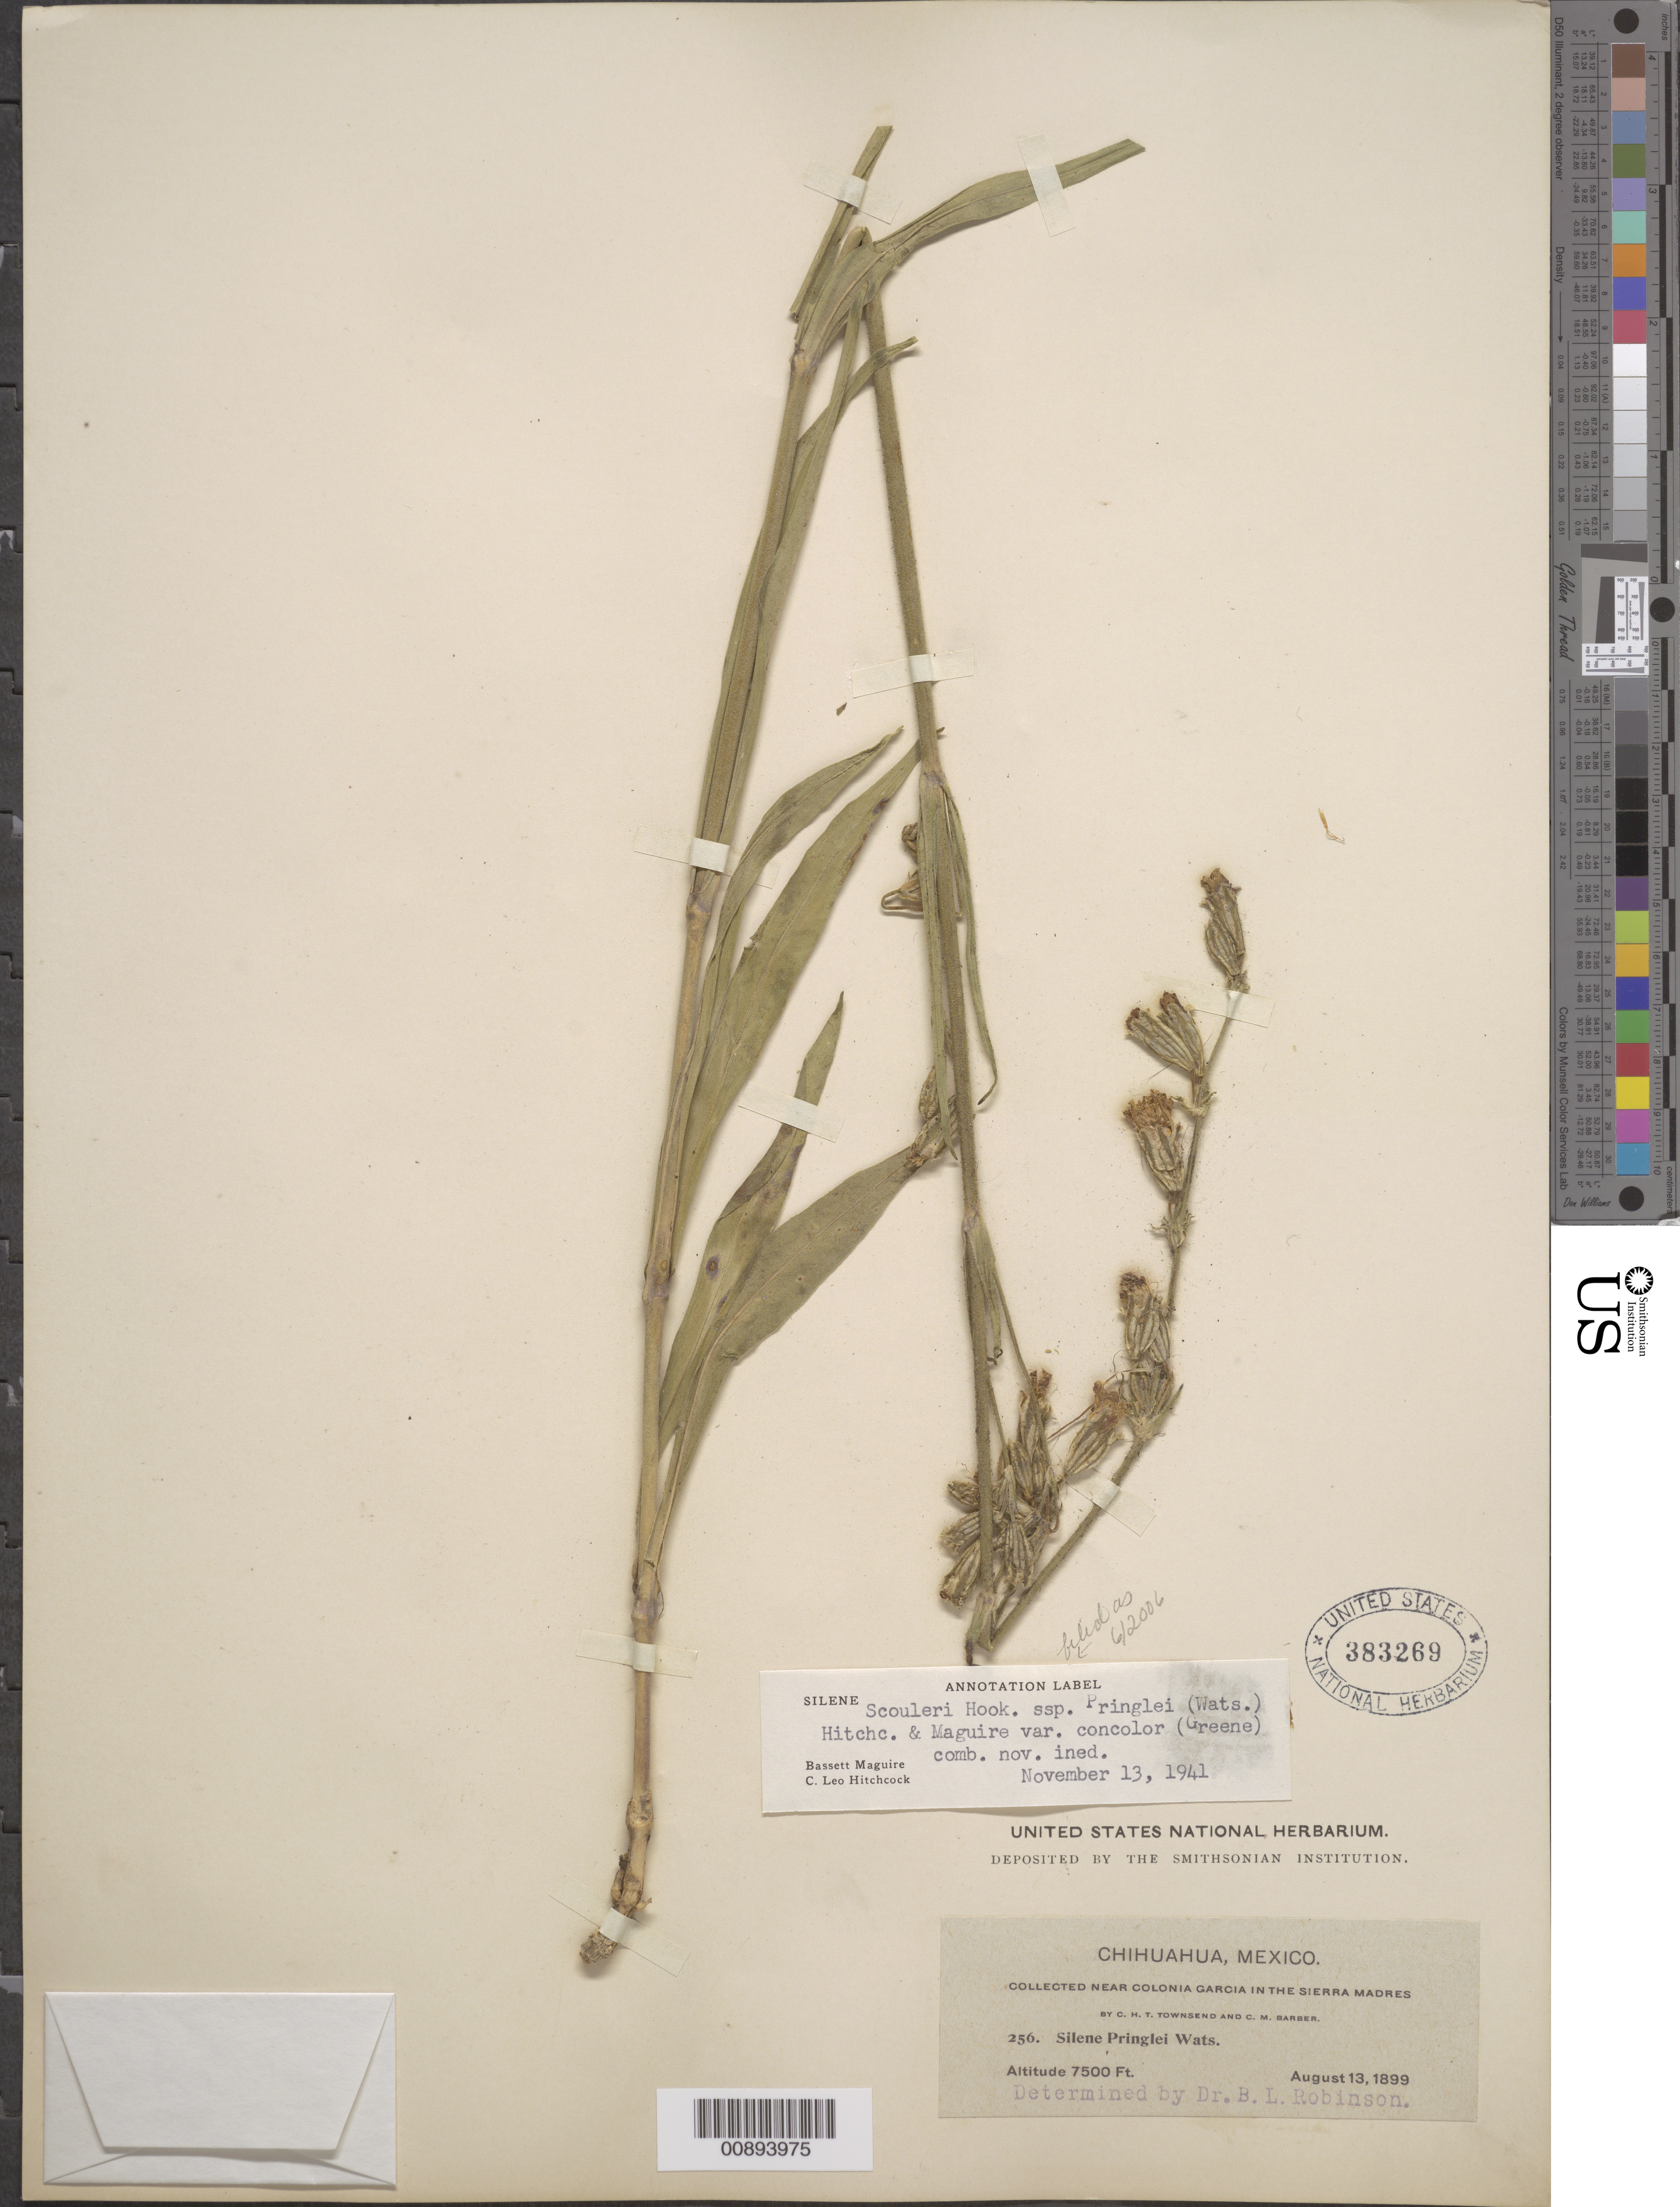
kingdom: Plantae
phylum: Tracheophyta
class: Magnoliopsida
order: Caryophyllales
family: Caryophyllaceae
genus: Silene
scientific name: Silene scouleri subsp. pringlei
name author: (S. Watson) C.L. Hitchc. & Maguire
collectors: C. H. T. Townsend & C. Barber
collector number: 256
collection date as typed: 13 Aug 1899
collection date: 1899-08-13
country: Mexico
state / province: Chihuahua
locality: Near Colonia García in the Sierra Madre, Chihuahua.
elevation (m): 2286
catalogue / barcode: US 383269